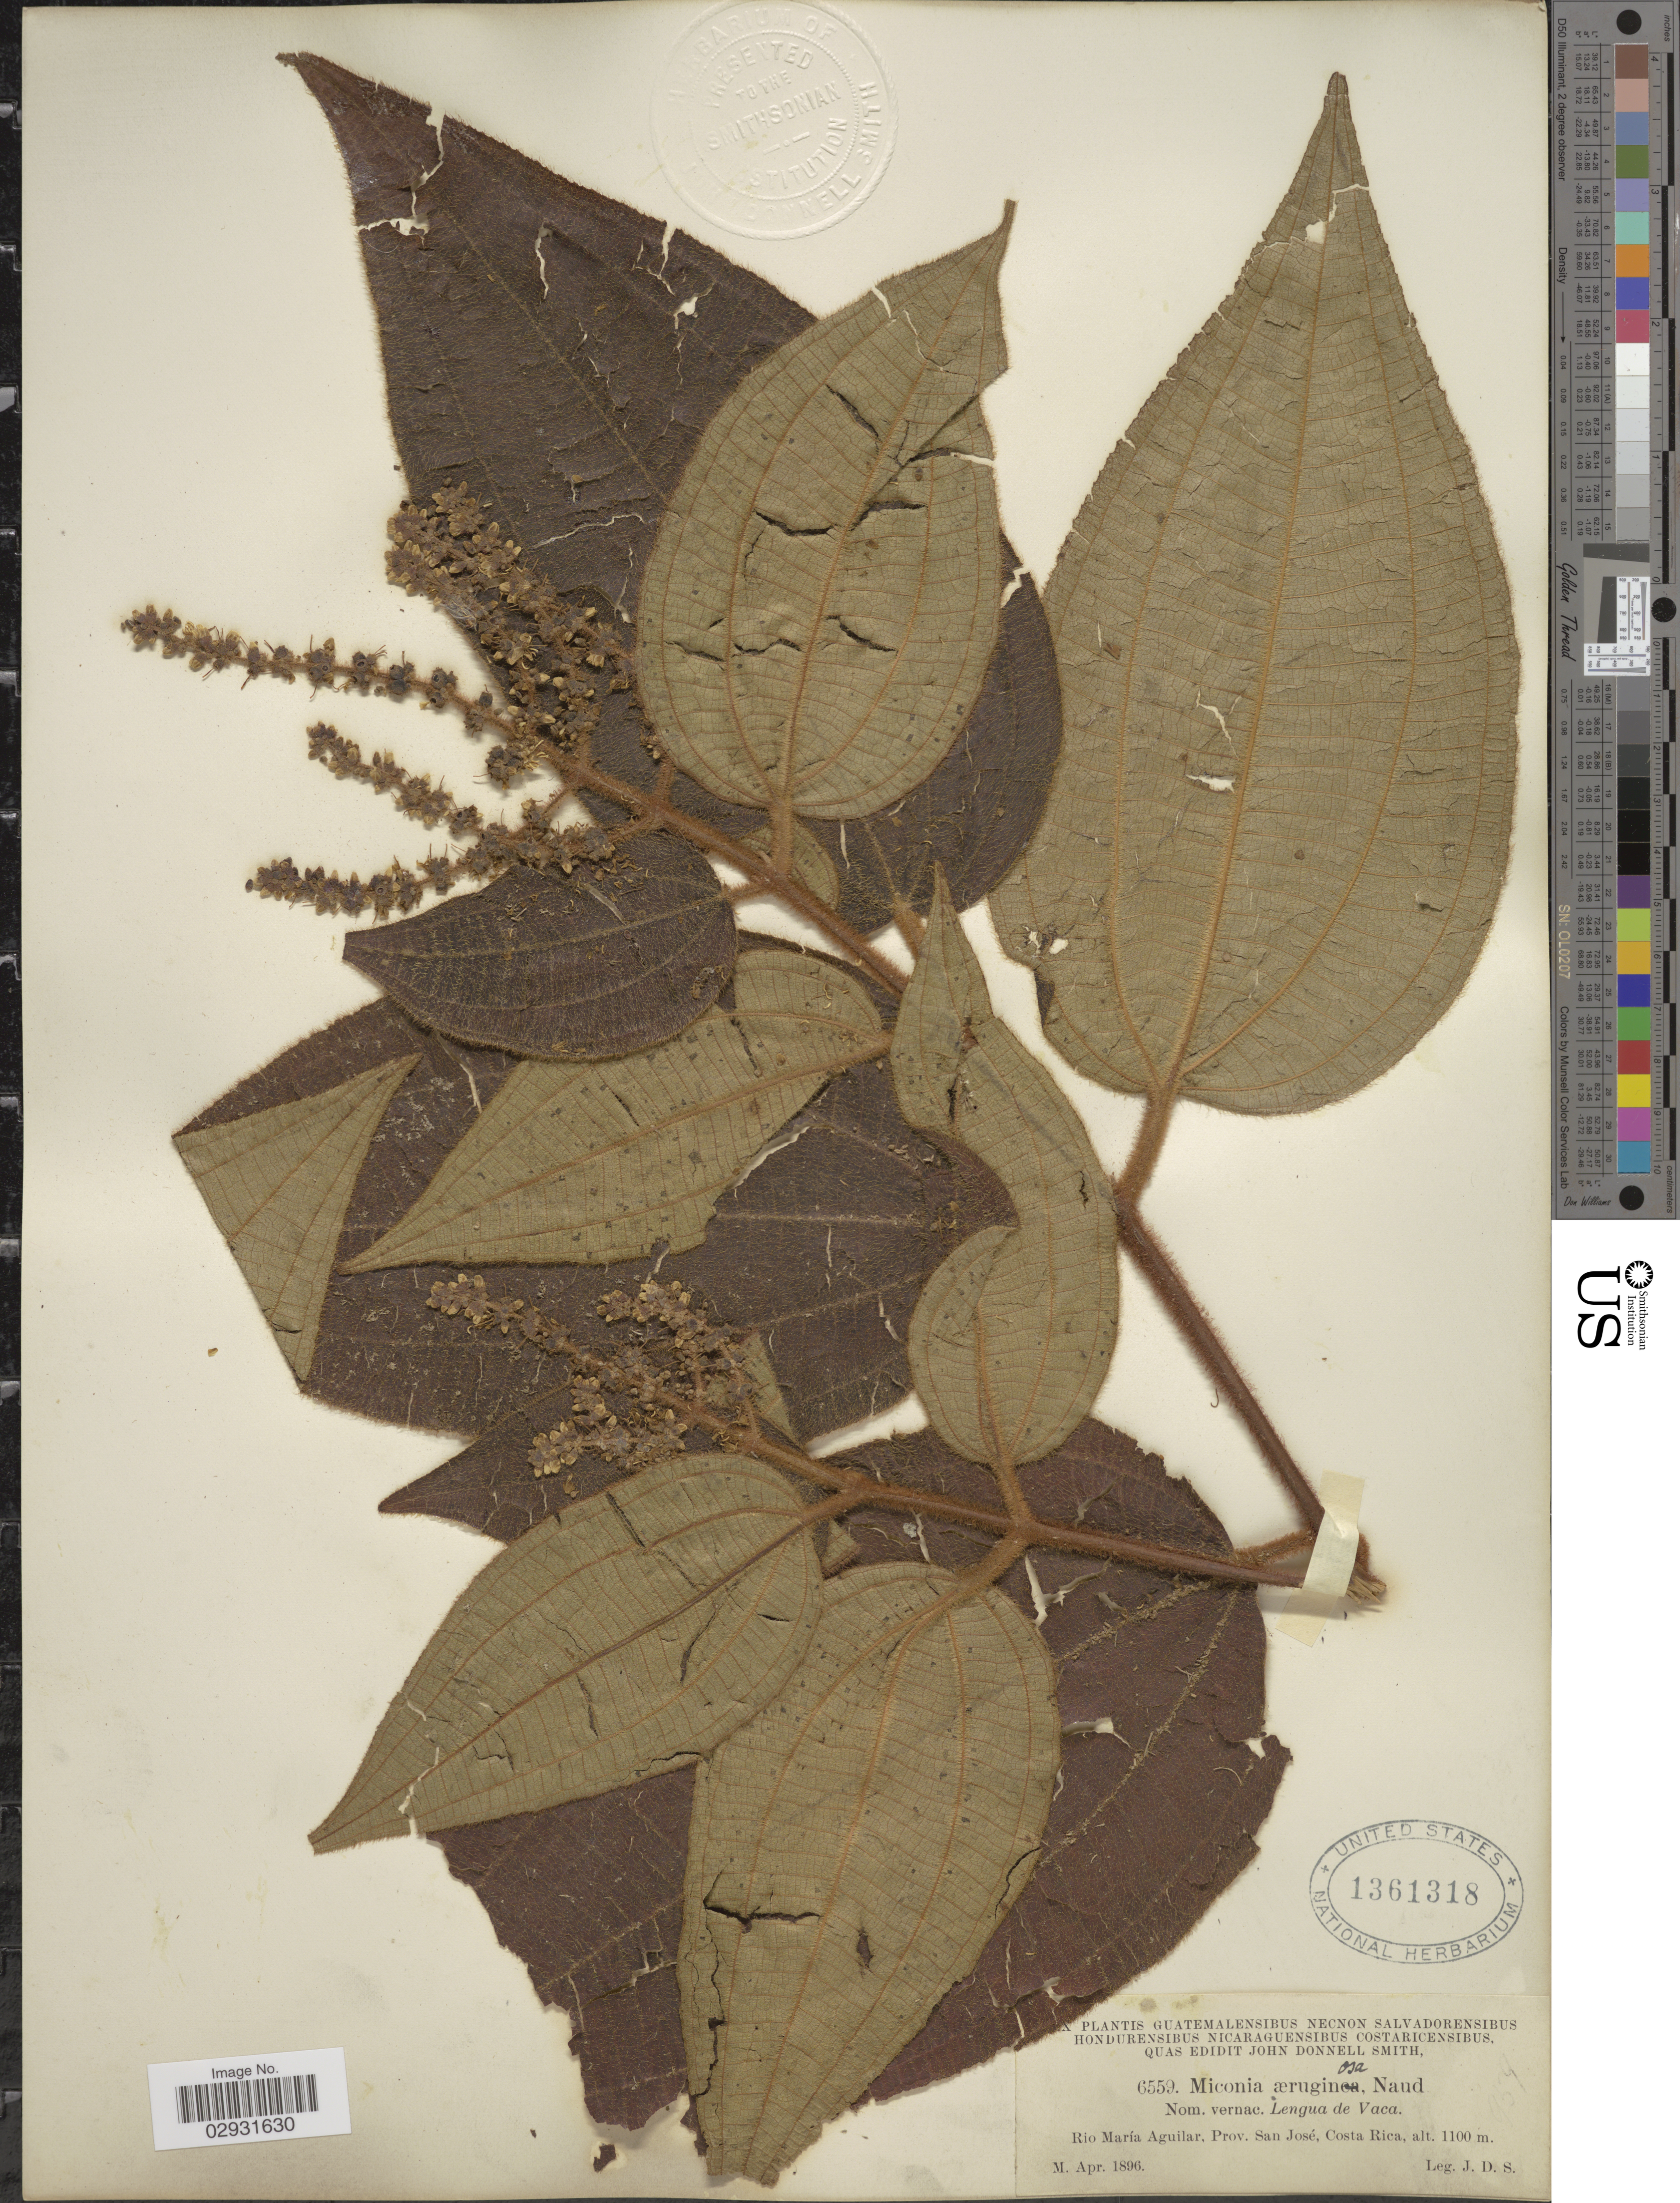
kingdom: Plantae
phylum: Tracheophyta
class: Magnoliopsida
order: Myrtales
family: Melastomataceae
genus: Miconia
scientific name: Miconia aeruginosa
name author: Naudin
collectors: J. Donnell Smith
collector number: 6559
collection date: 1896-04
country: Costa Rica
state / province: San José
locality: Rio María Aguilar, Prov. San José.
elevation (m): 1100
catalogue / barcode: US 1361318